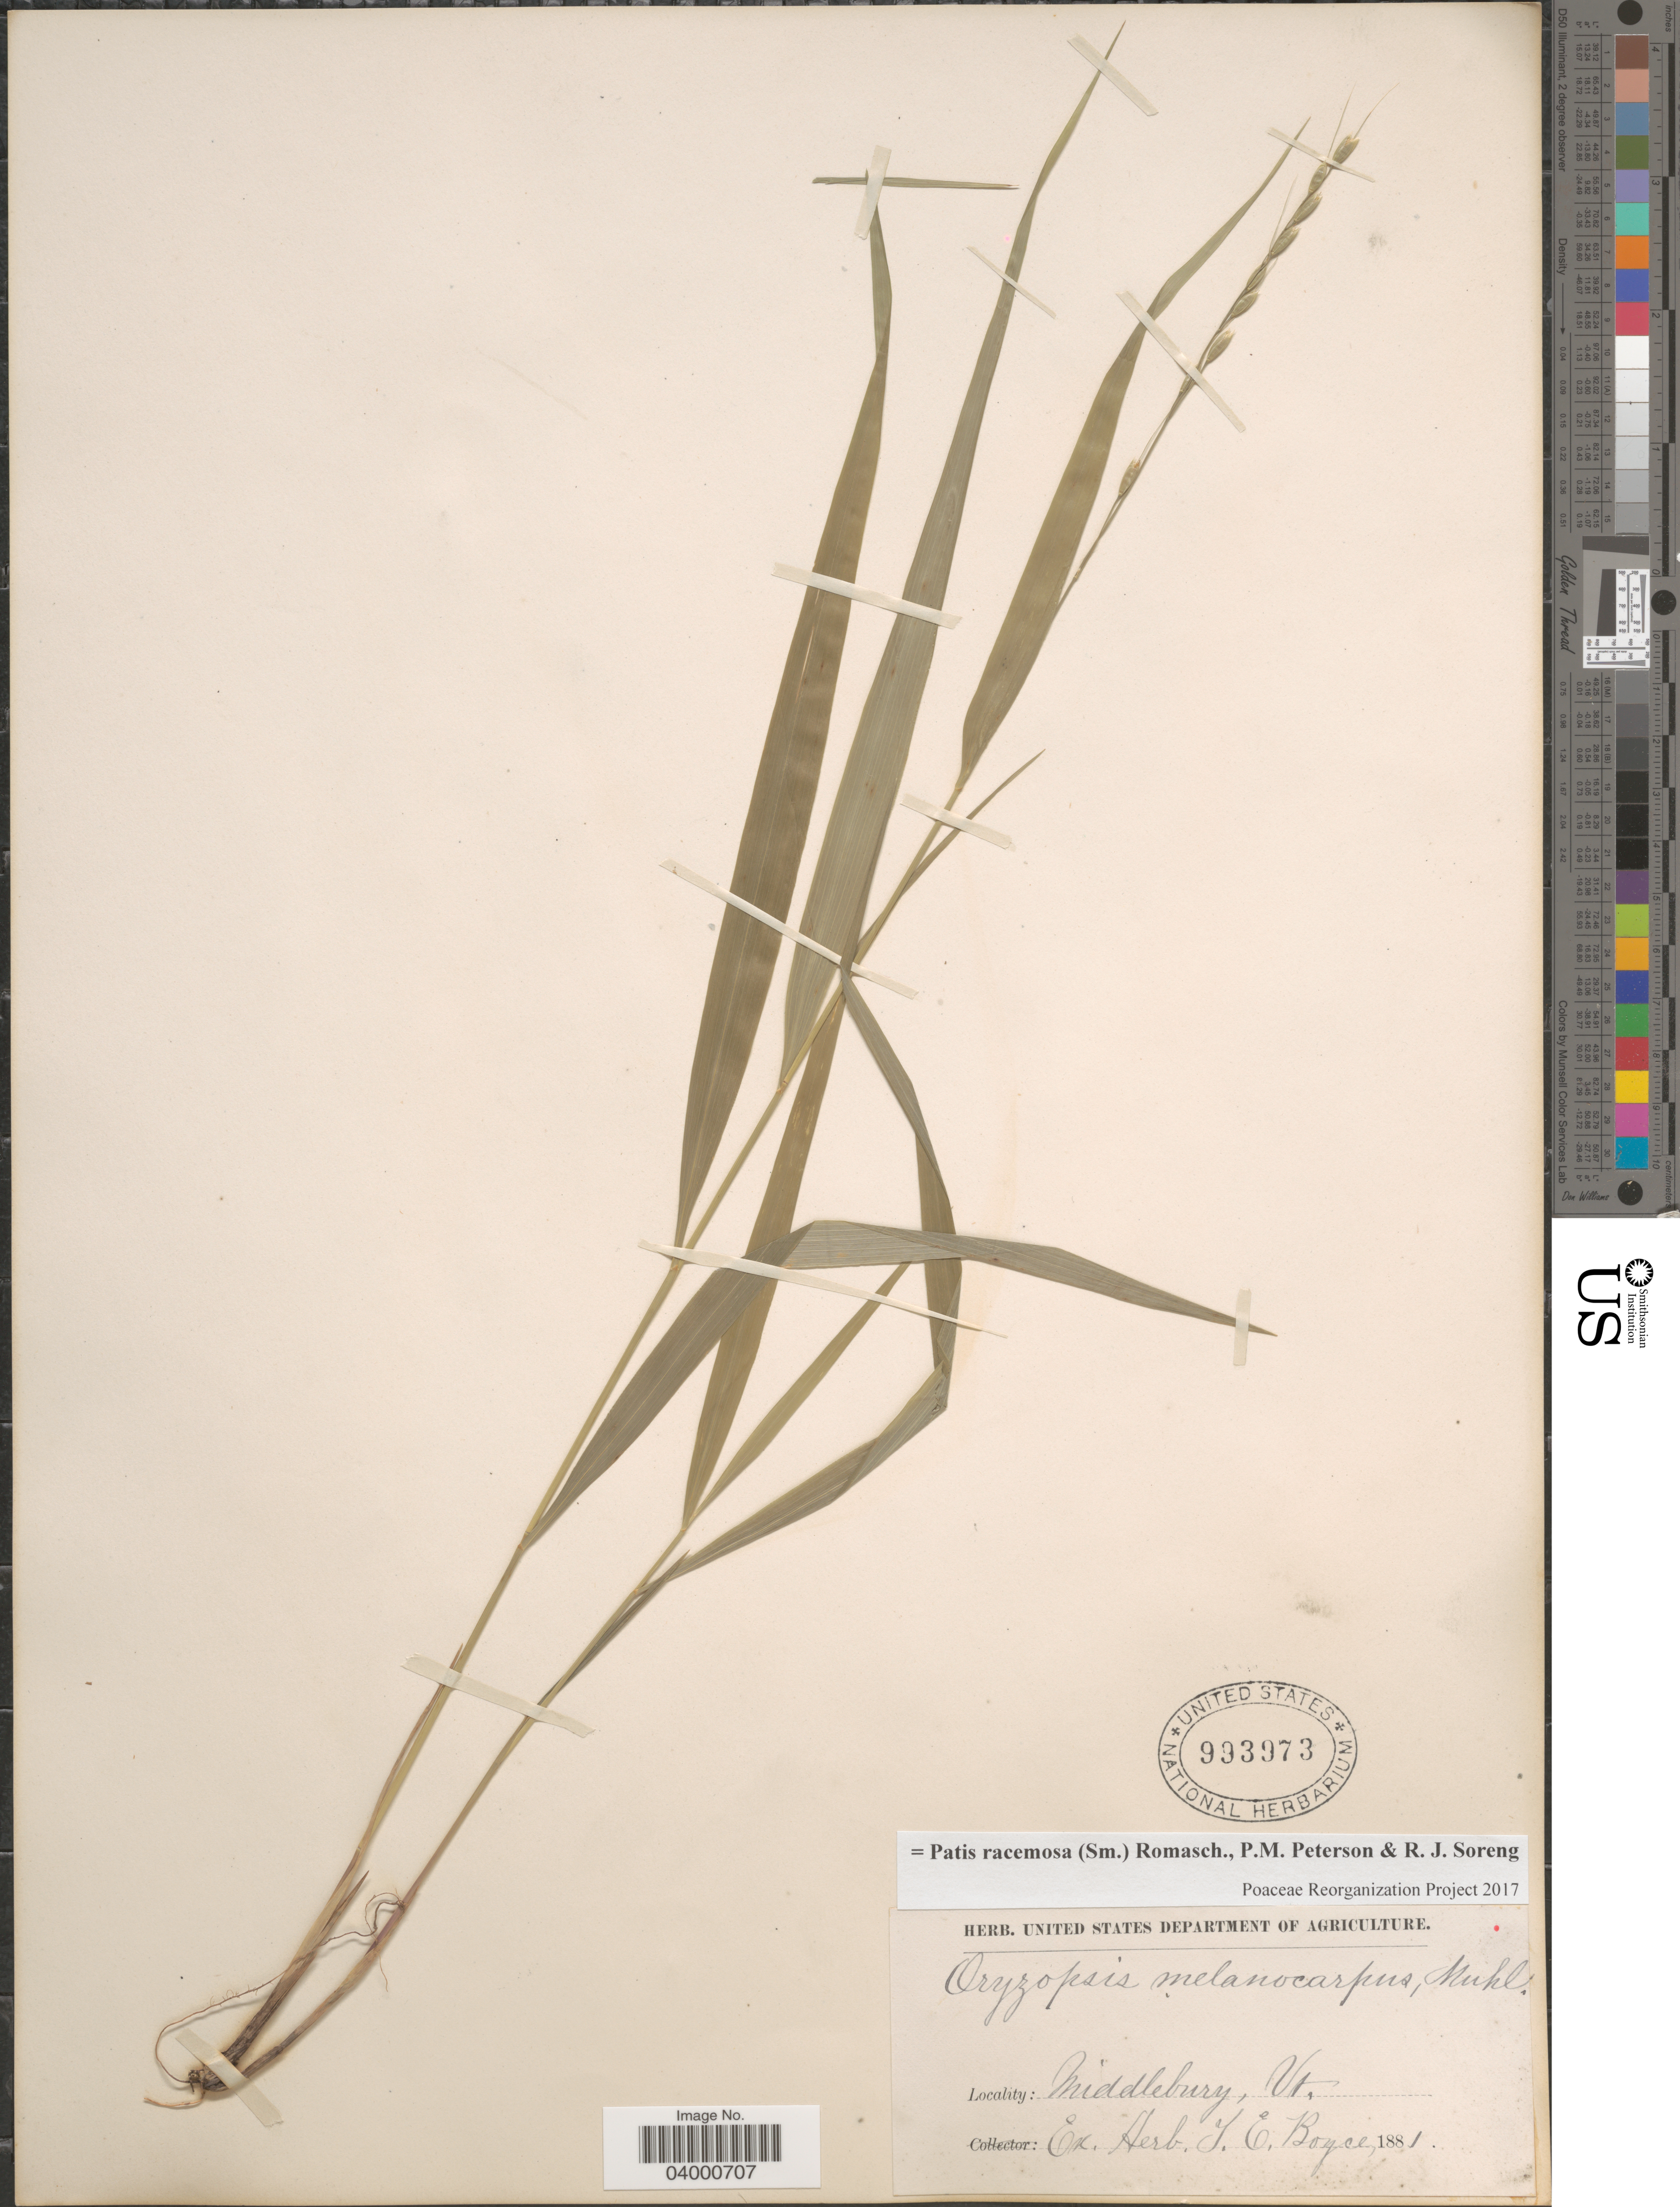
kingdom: Plantae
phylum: Tracheophyta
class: Liliopsida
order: Poales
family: Poaceae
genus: Patis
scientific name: Patis racemosa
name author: (Sm.) Romasch. et al.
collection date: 1881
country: United States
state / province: Vermont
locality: Middleburg.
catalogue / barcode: US 993973